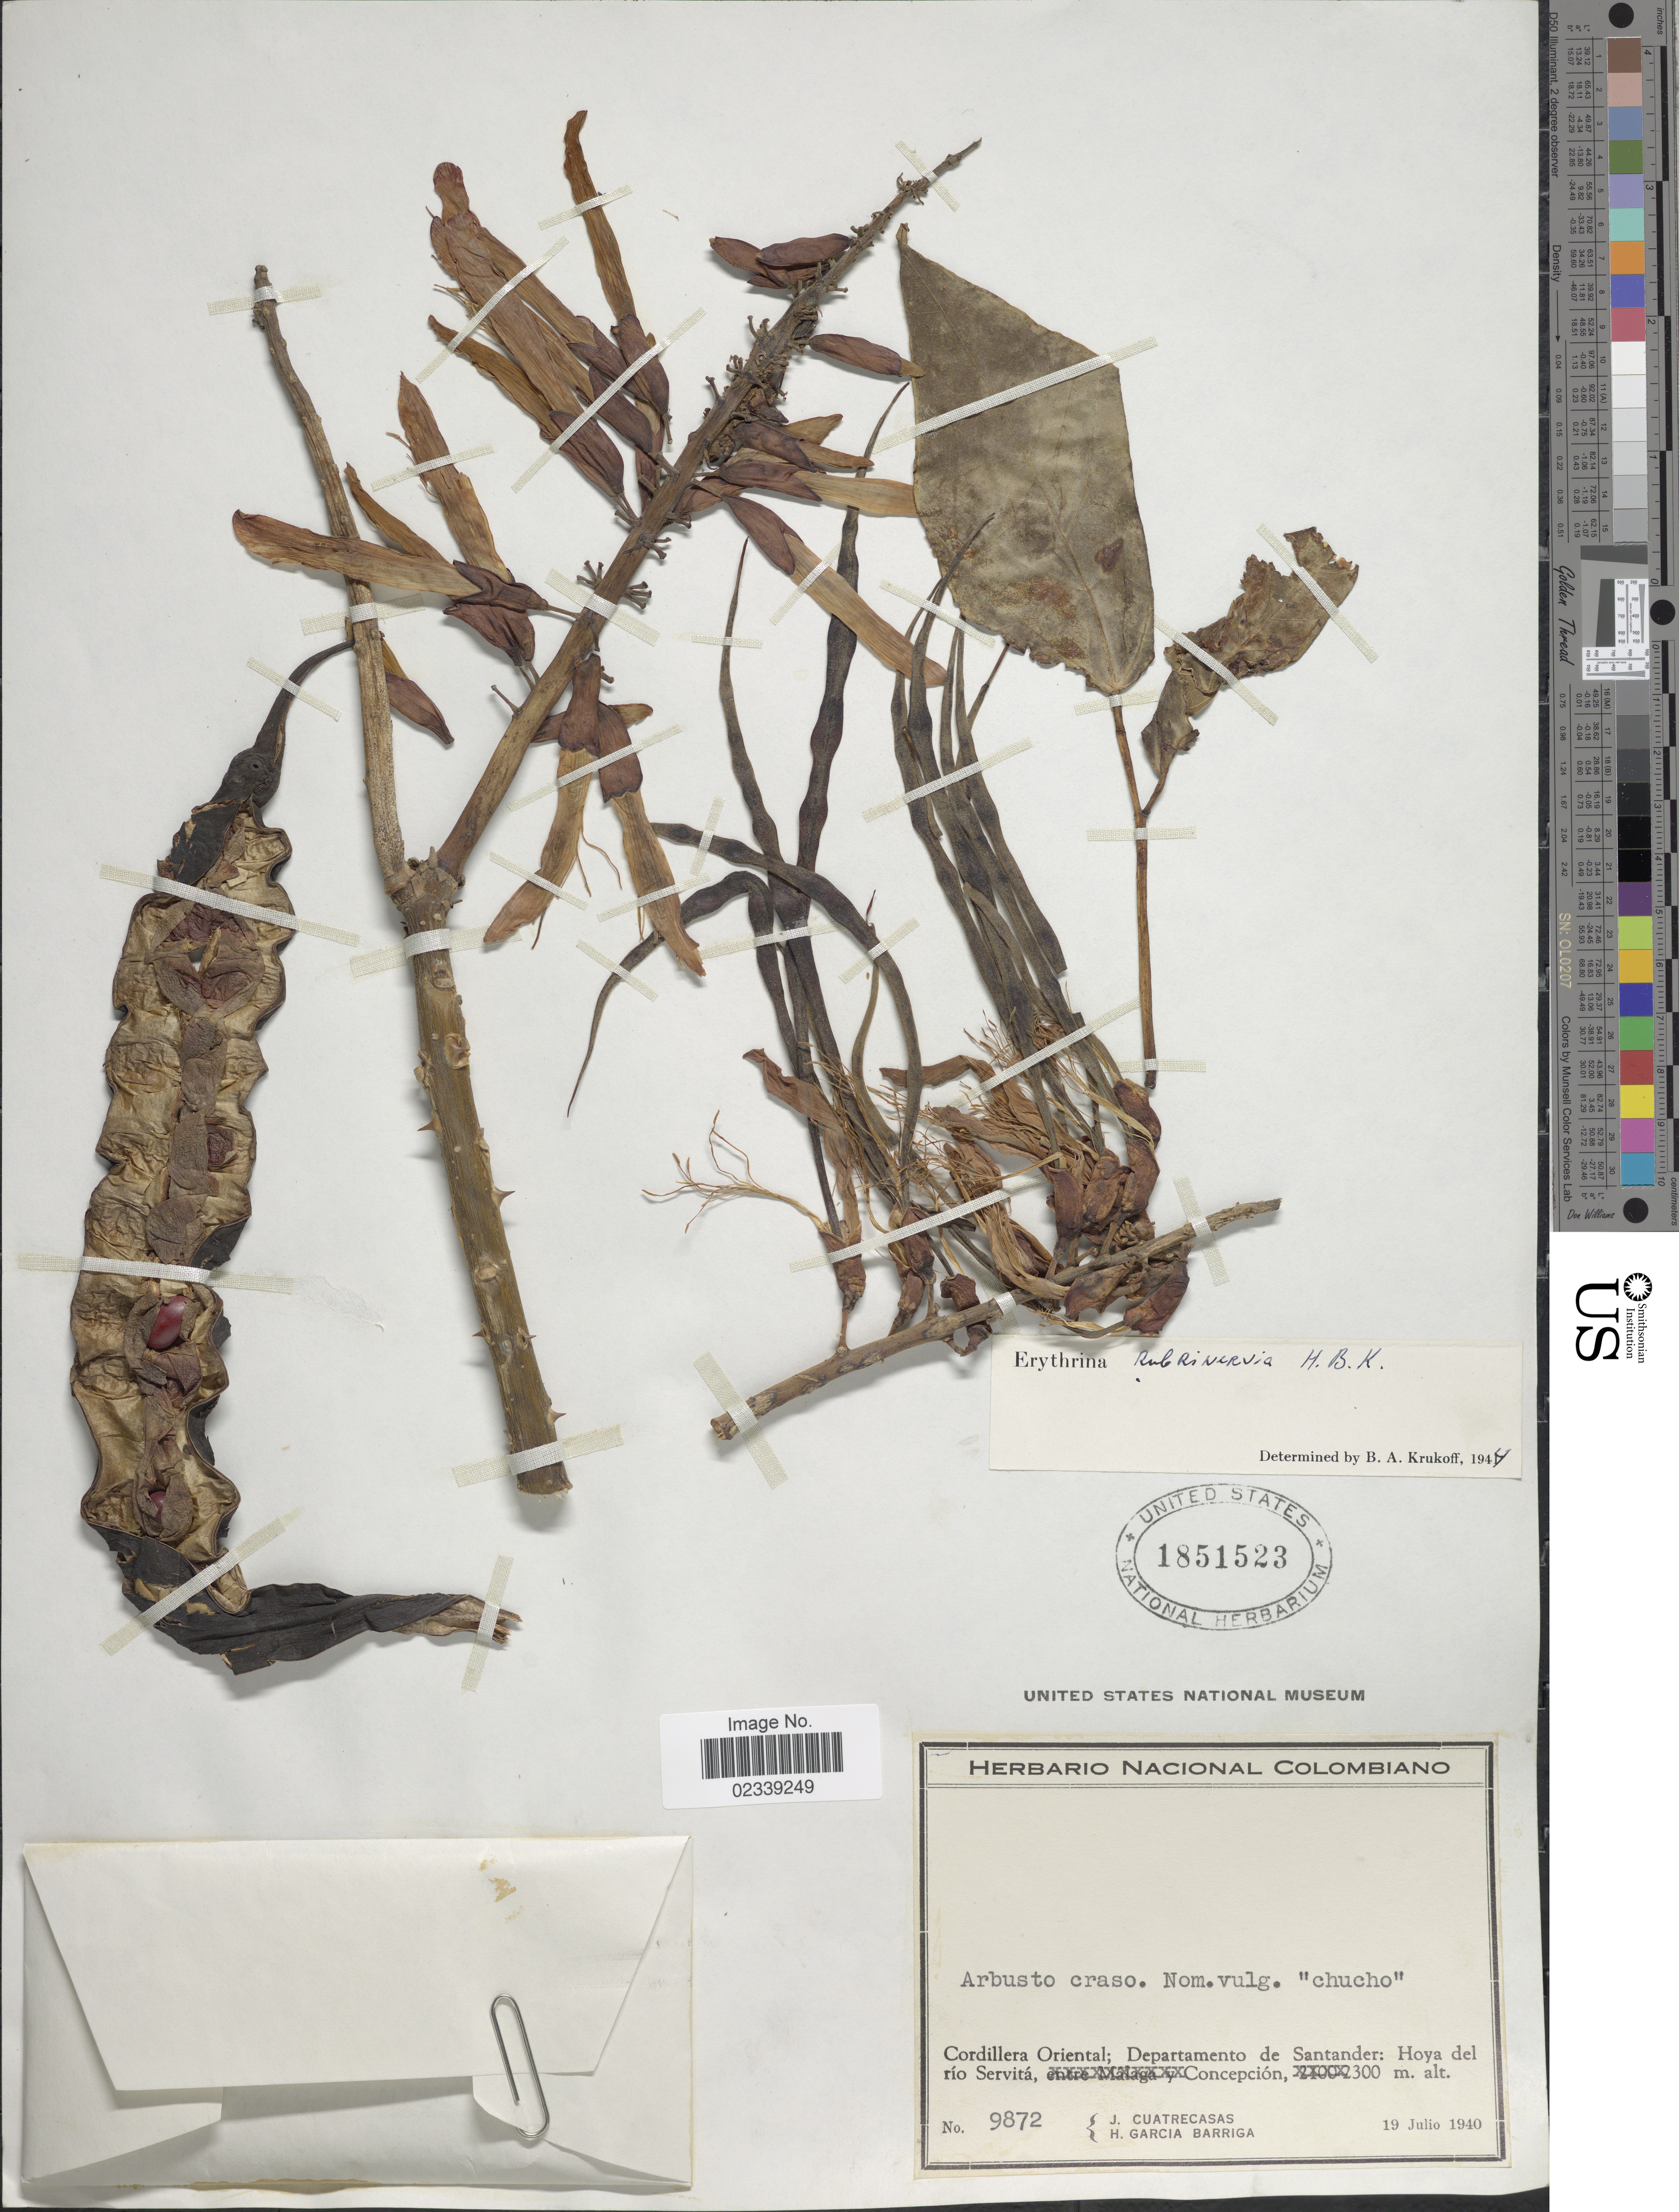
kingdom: Plantae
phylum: Tracheophyta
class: Magnoliopsida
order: Fabales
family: Fabaceae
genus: Erythrina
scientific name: Erythrina rubrinervia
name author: Kunth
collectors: J. Cuatrecasas & H. García Barriga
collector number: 9872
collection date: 1940-07-19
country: Colombia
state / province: Santander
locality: Cordillera Oriental, Hoya del Rio Servita, Concepcion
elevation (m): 300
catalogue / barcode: US 1851523